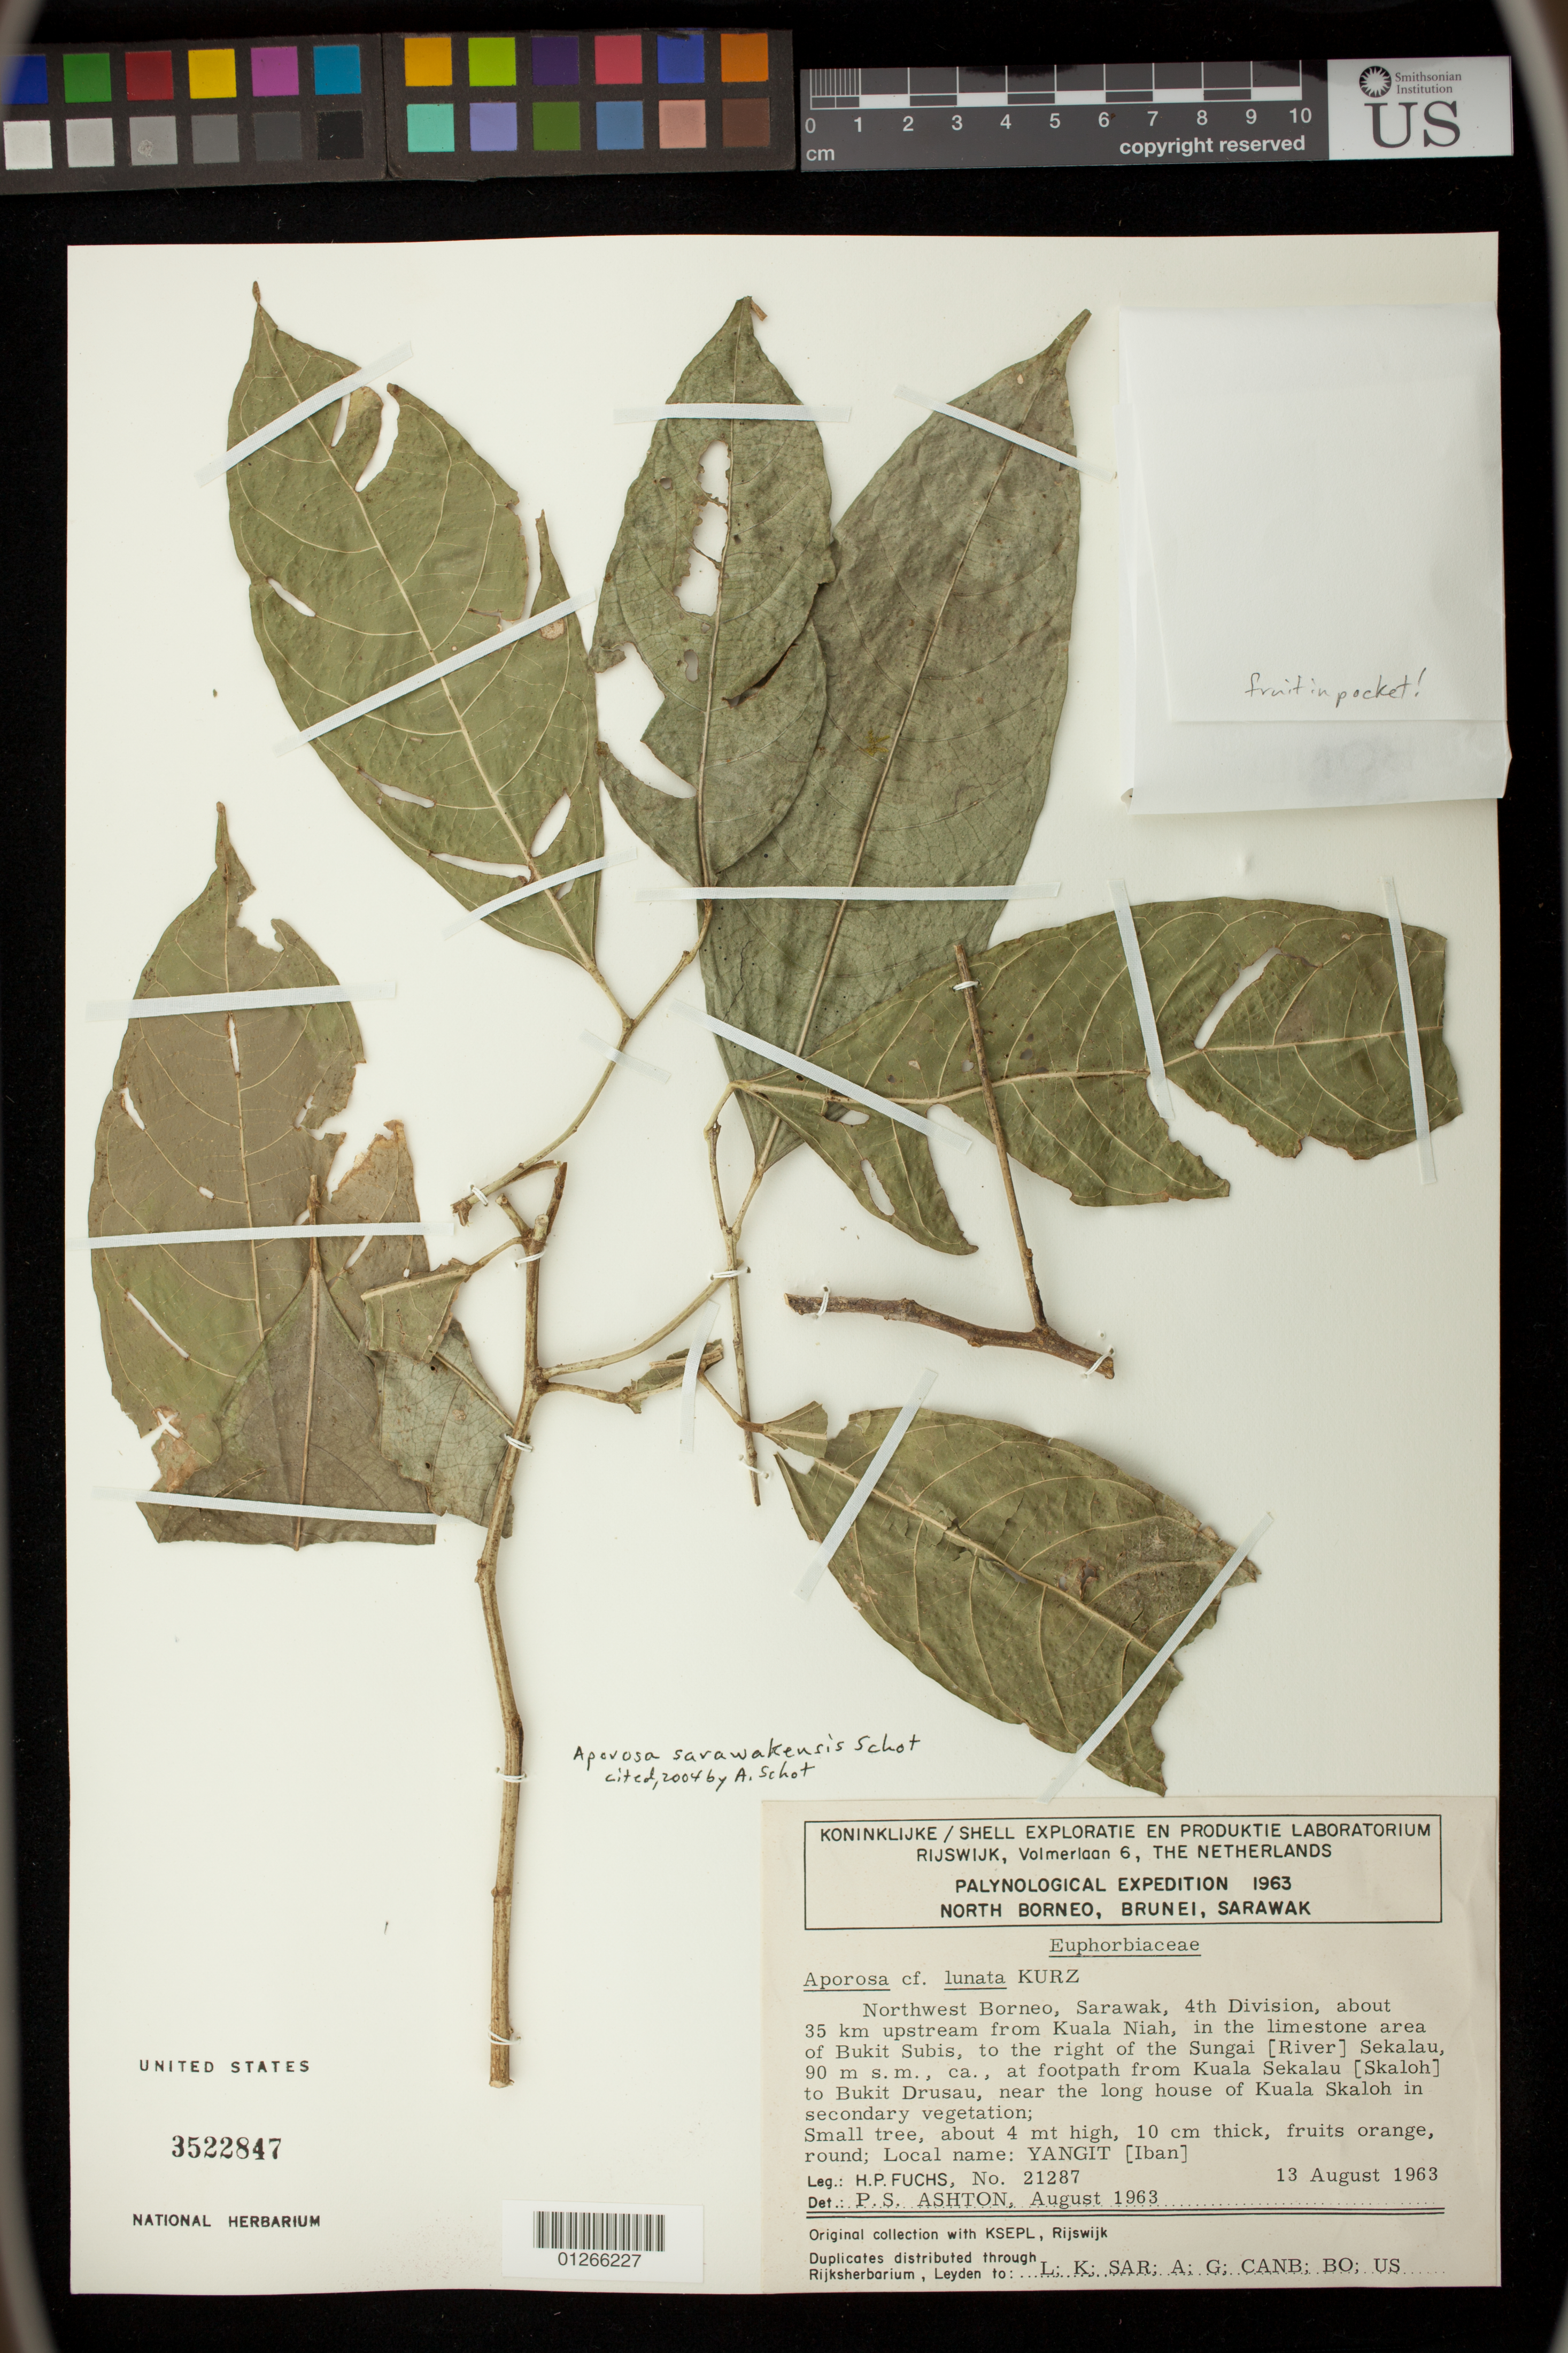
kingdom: Plantae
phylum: Tracheophyta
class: Magnoliopsida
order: Malpighiales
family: Phyllanthaceae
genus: Aporosa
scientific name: Aporosa sarawakensis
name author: Schot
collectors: H. P. Fuchs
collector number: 21287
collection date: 1963-08-13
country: Malaysia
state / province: Sarawak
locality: Northwest Borneo, Sarawak, 4th Division, about 35 km upstream from Kuala Niah, in the limestone area of Bukit Subis, to the right of the Sungai (River) Sekalau, at footpath from Kuala Sekalau (Skaloh) to Bukit Drusau, near the long house of Kuala Skaloh.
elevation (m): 90